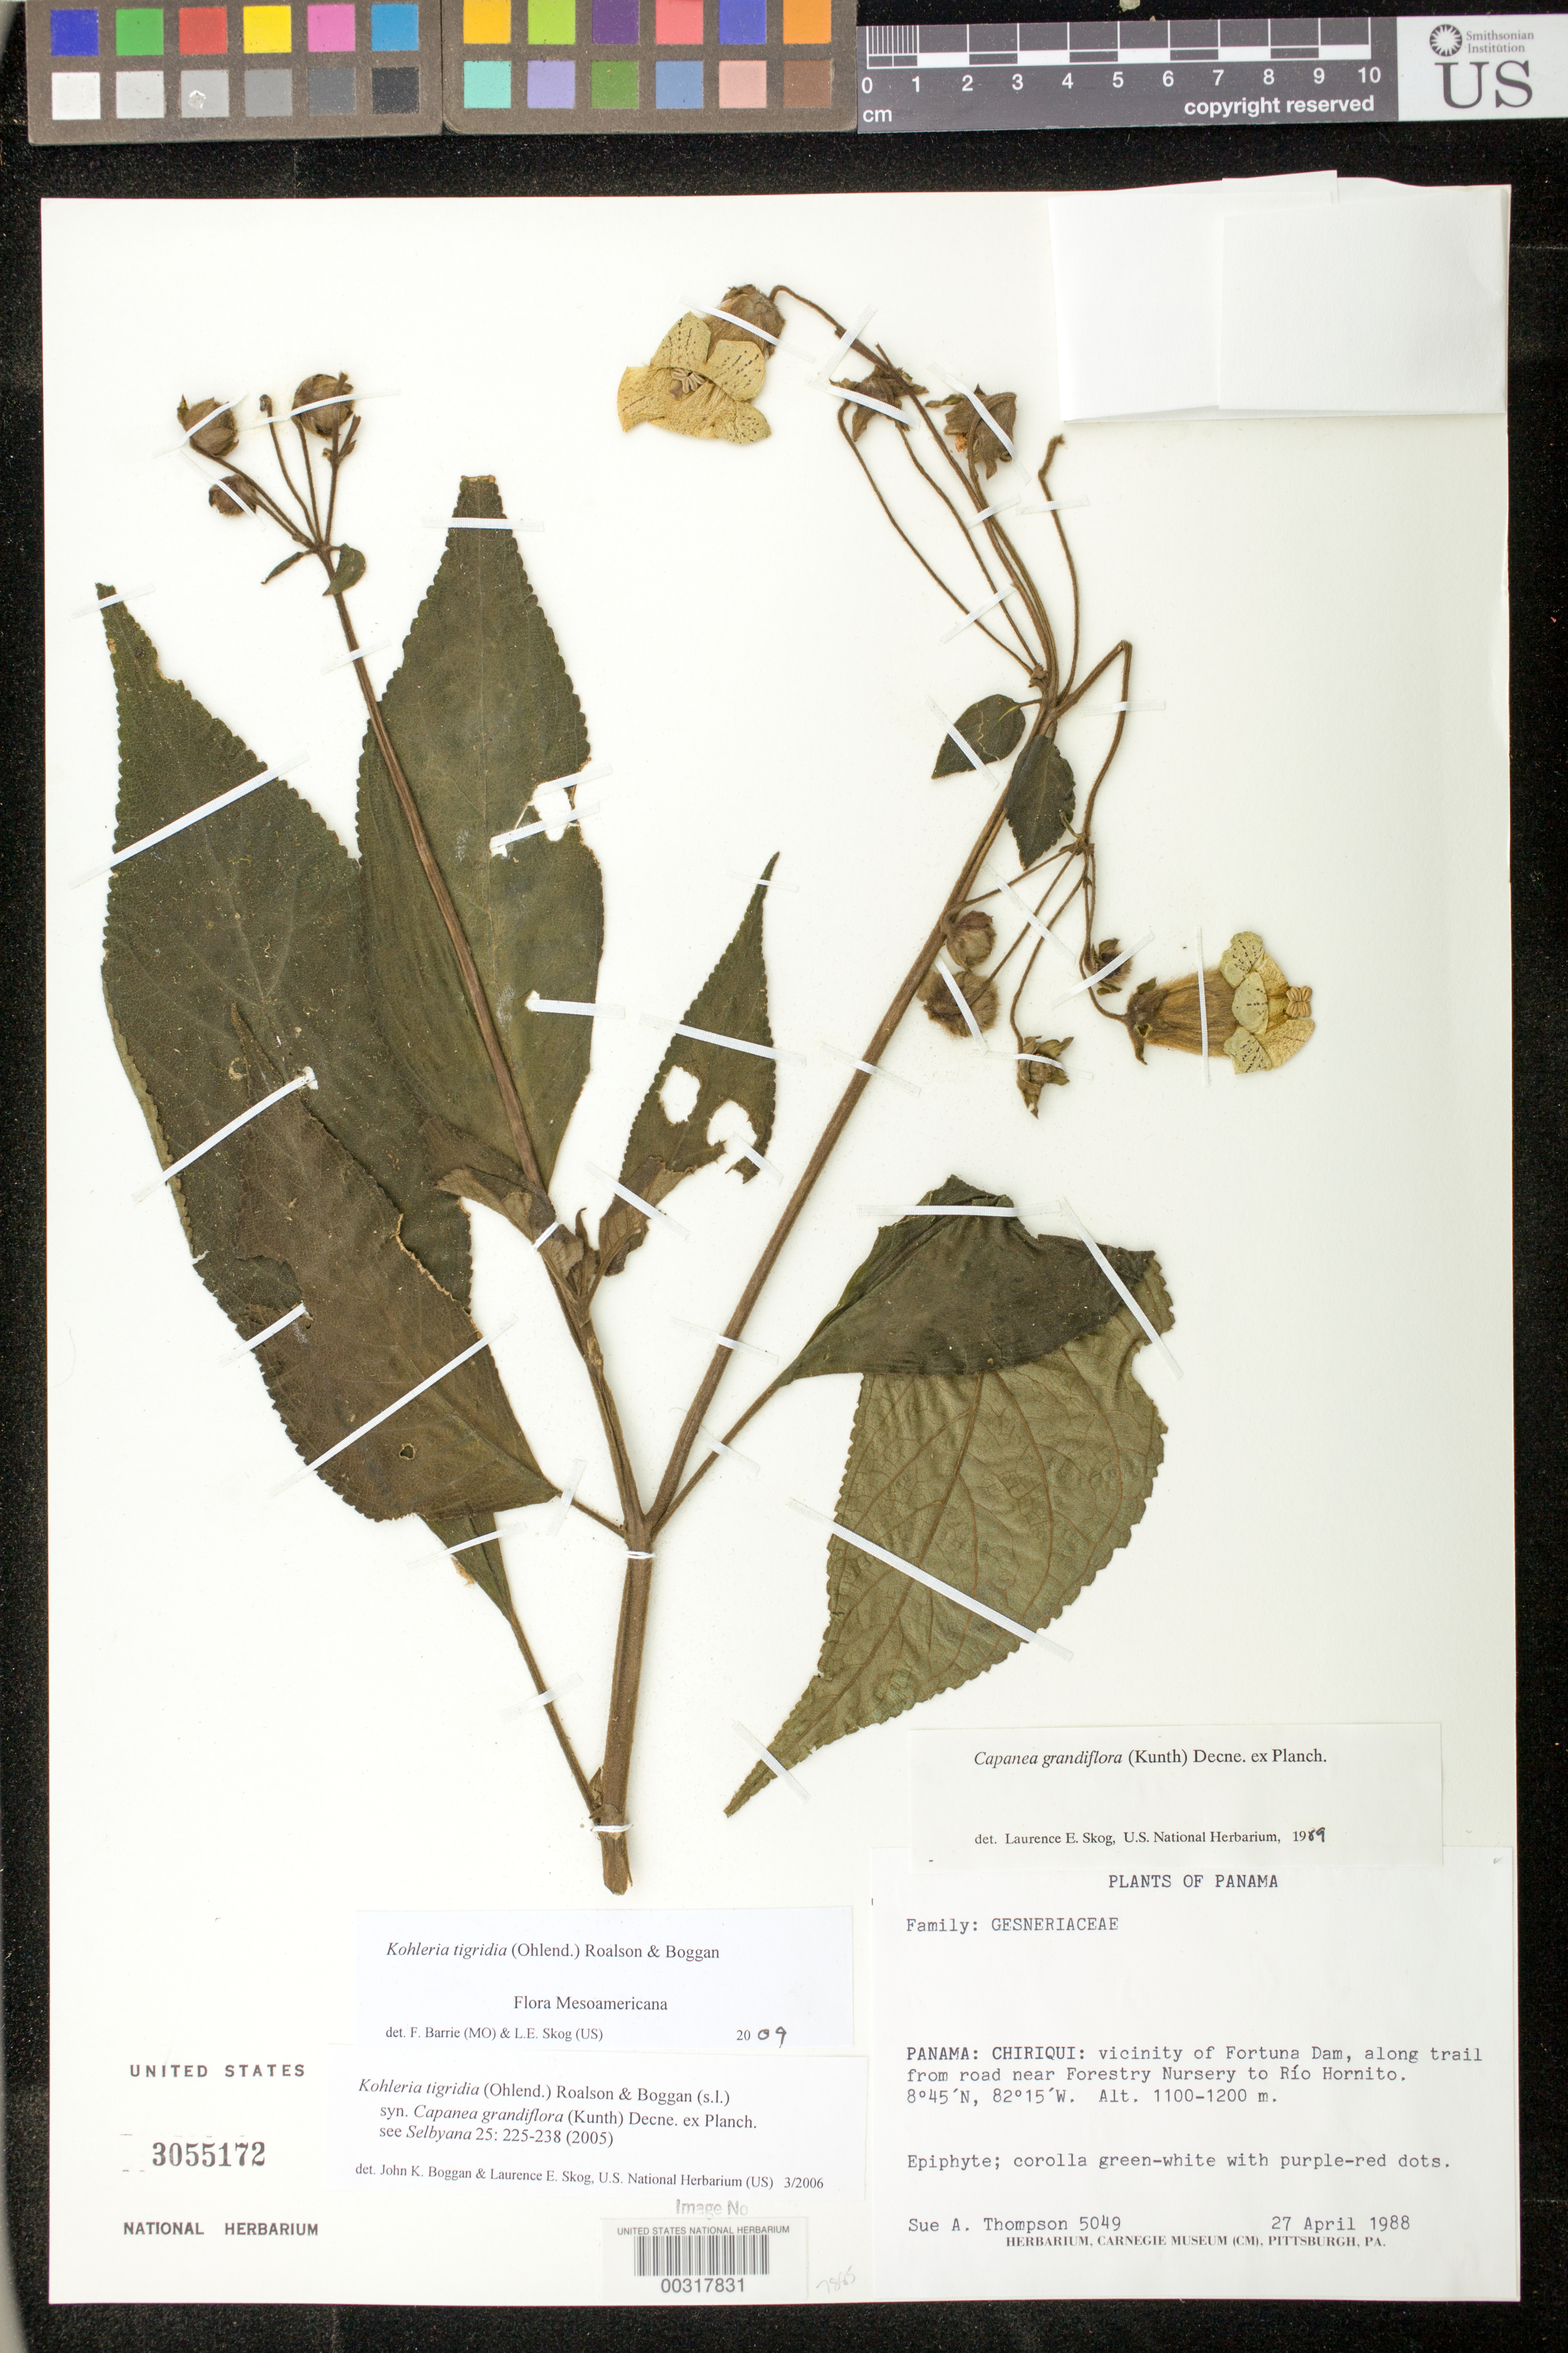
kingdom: Plantae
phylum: Tracheophyta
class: Magnoliopsida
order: Lamiales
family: Gesneriaceae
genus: Kohleria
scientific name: Kohleria tigridia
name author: (Ohlend.) Roalson & Boggan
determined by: Boggan, J. K.; Skog, L. E.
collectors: S. A. Thompson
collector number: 5049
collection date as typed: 27 Apr 1988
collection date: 1988-04-27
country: Panama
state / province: Chiriquí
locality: Vicinity of Fortuna Dam, along trail from road near forestry nursery to Rio Hornito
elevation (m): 1100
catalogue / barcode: US 3055172